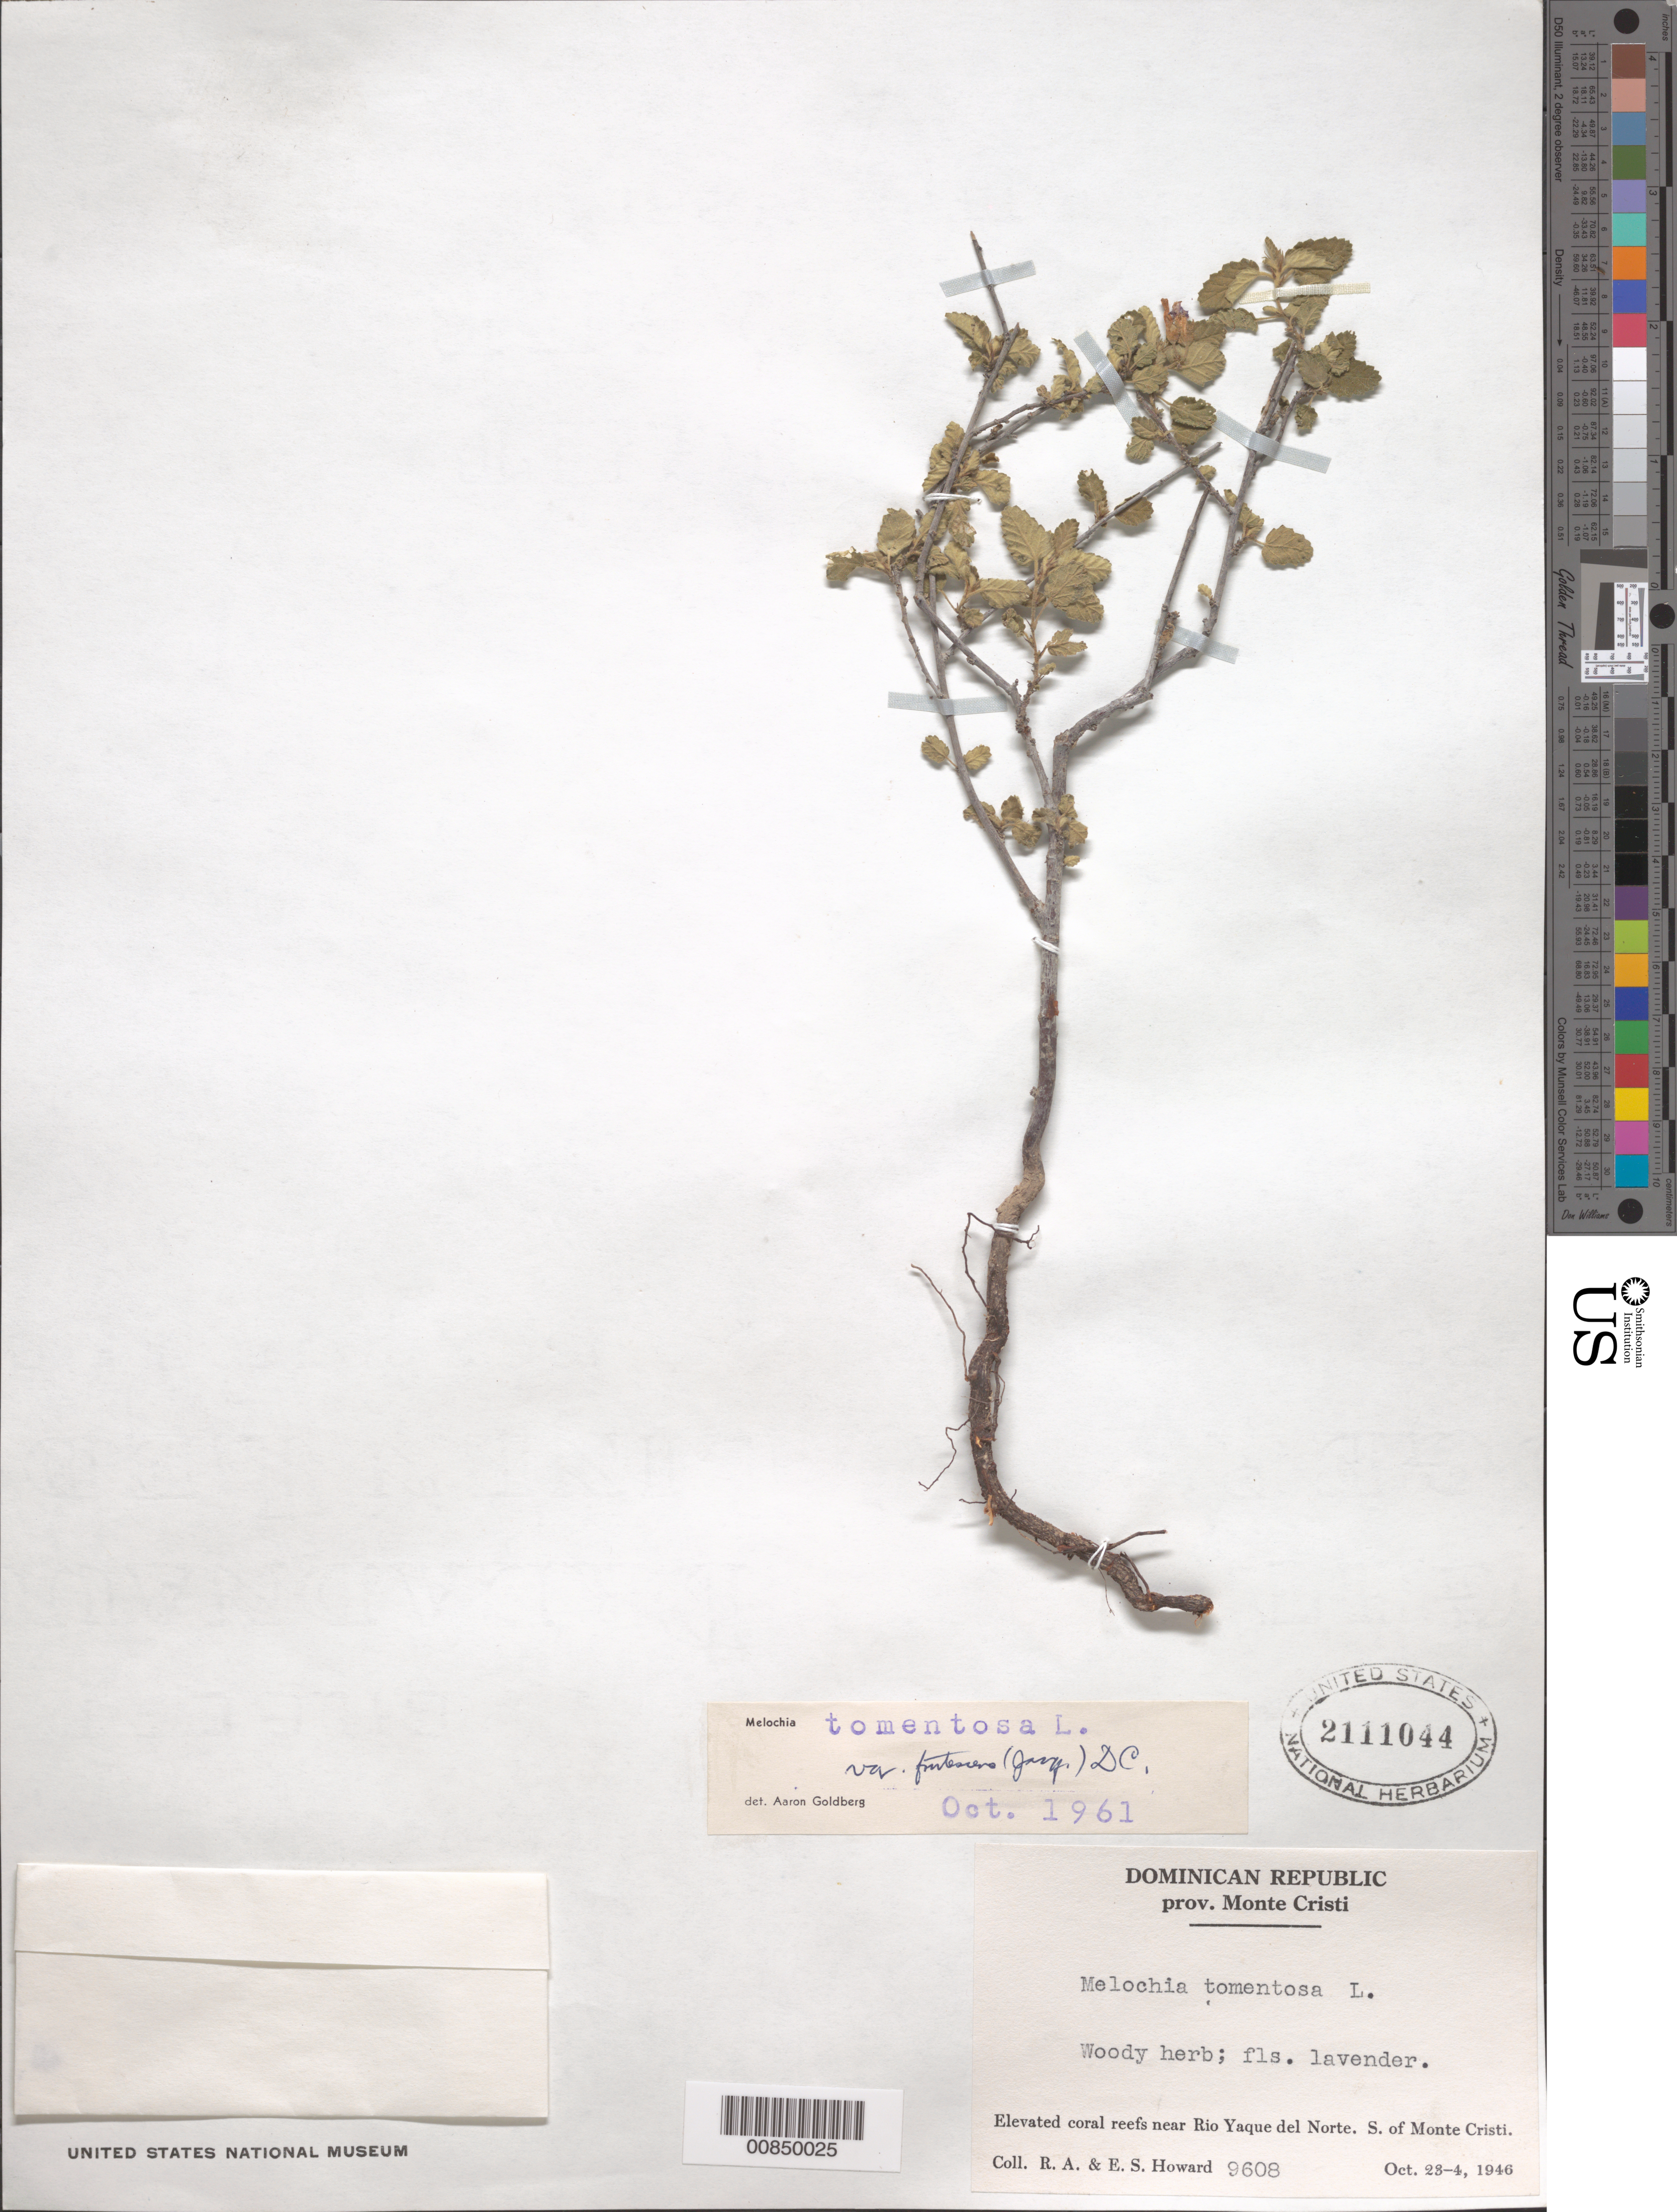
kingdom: Plantae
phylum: Tracheophyta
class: Magnoliopsida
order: Malvales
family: Malvaceae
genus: Melochia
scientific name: Melochia tomentosa var. frutescens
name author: DC.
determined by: Goldberg, Aaron, (US), NMNH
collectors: R. A. Howard & E. S. Howard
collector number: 9608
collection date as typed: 23 Oct 1946 to 24 Oct 1946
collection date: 1946-10-23/1946-10-24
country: Dominican Republic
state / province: Monte Cristi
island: Hispaniola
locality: Rio Yaque del Norte, S of Monte Cristi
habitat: Elevated coral reefs near rio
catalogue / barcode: US 2111044